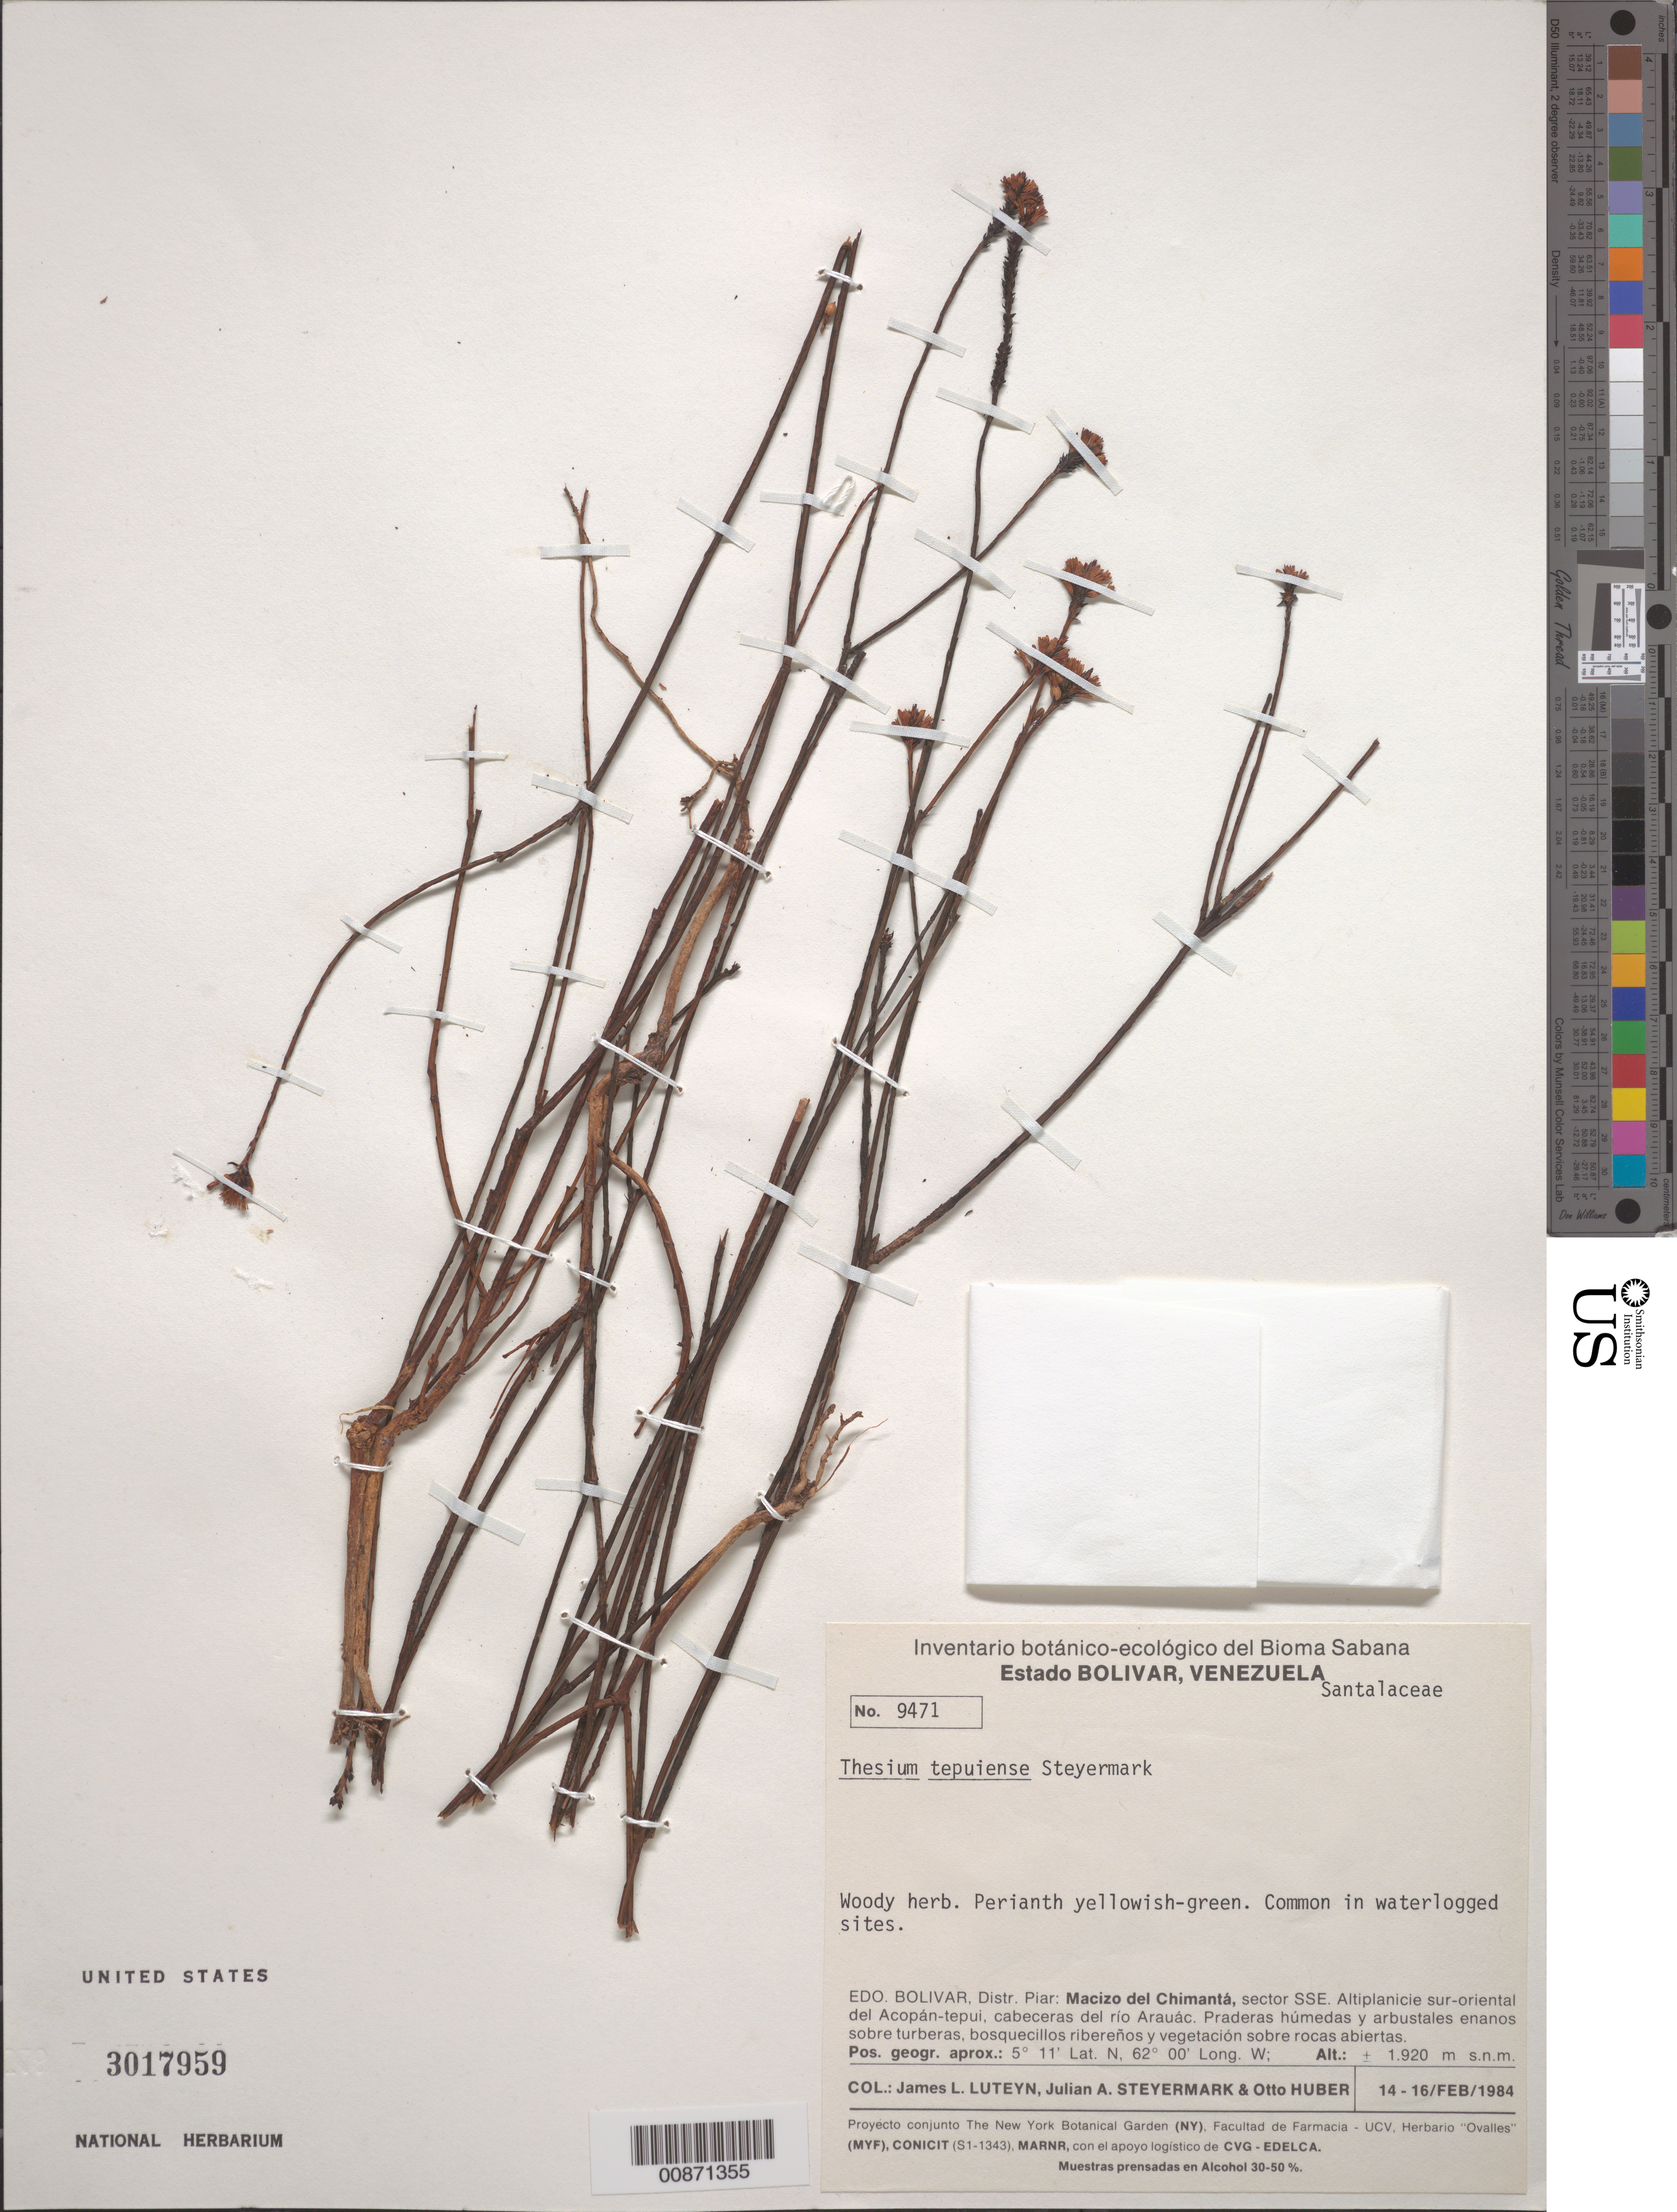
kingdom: Plantae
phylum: Tracheophyta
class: Magnoliopsida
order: Santalales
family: Thesiaceae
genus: Thesium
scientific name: Thesium tepuiense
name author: Steyerm.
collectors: J. L. Luteyn, J. Steyermark & O. Huber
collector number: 9471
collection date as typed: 14-Feb-84 to 16-Feb-84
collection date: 1984-02-14/1984-02-16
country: Venezuela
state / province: Bolívar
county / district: Piar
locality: Macizo del Chimantá, sector SSE. Altiplanicie sur-oriental del Acopán-tepuí, cabeceras del río Arauác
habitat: Waterlogged sites; praderas húmedas y arbustales enanos sobre turberas, bosquecillos riberenos y vegetación sobre rocas abiertas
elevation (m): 1920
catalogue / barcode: US 3017959